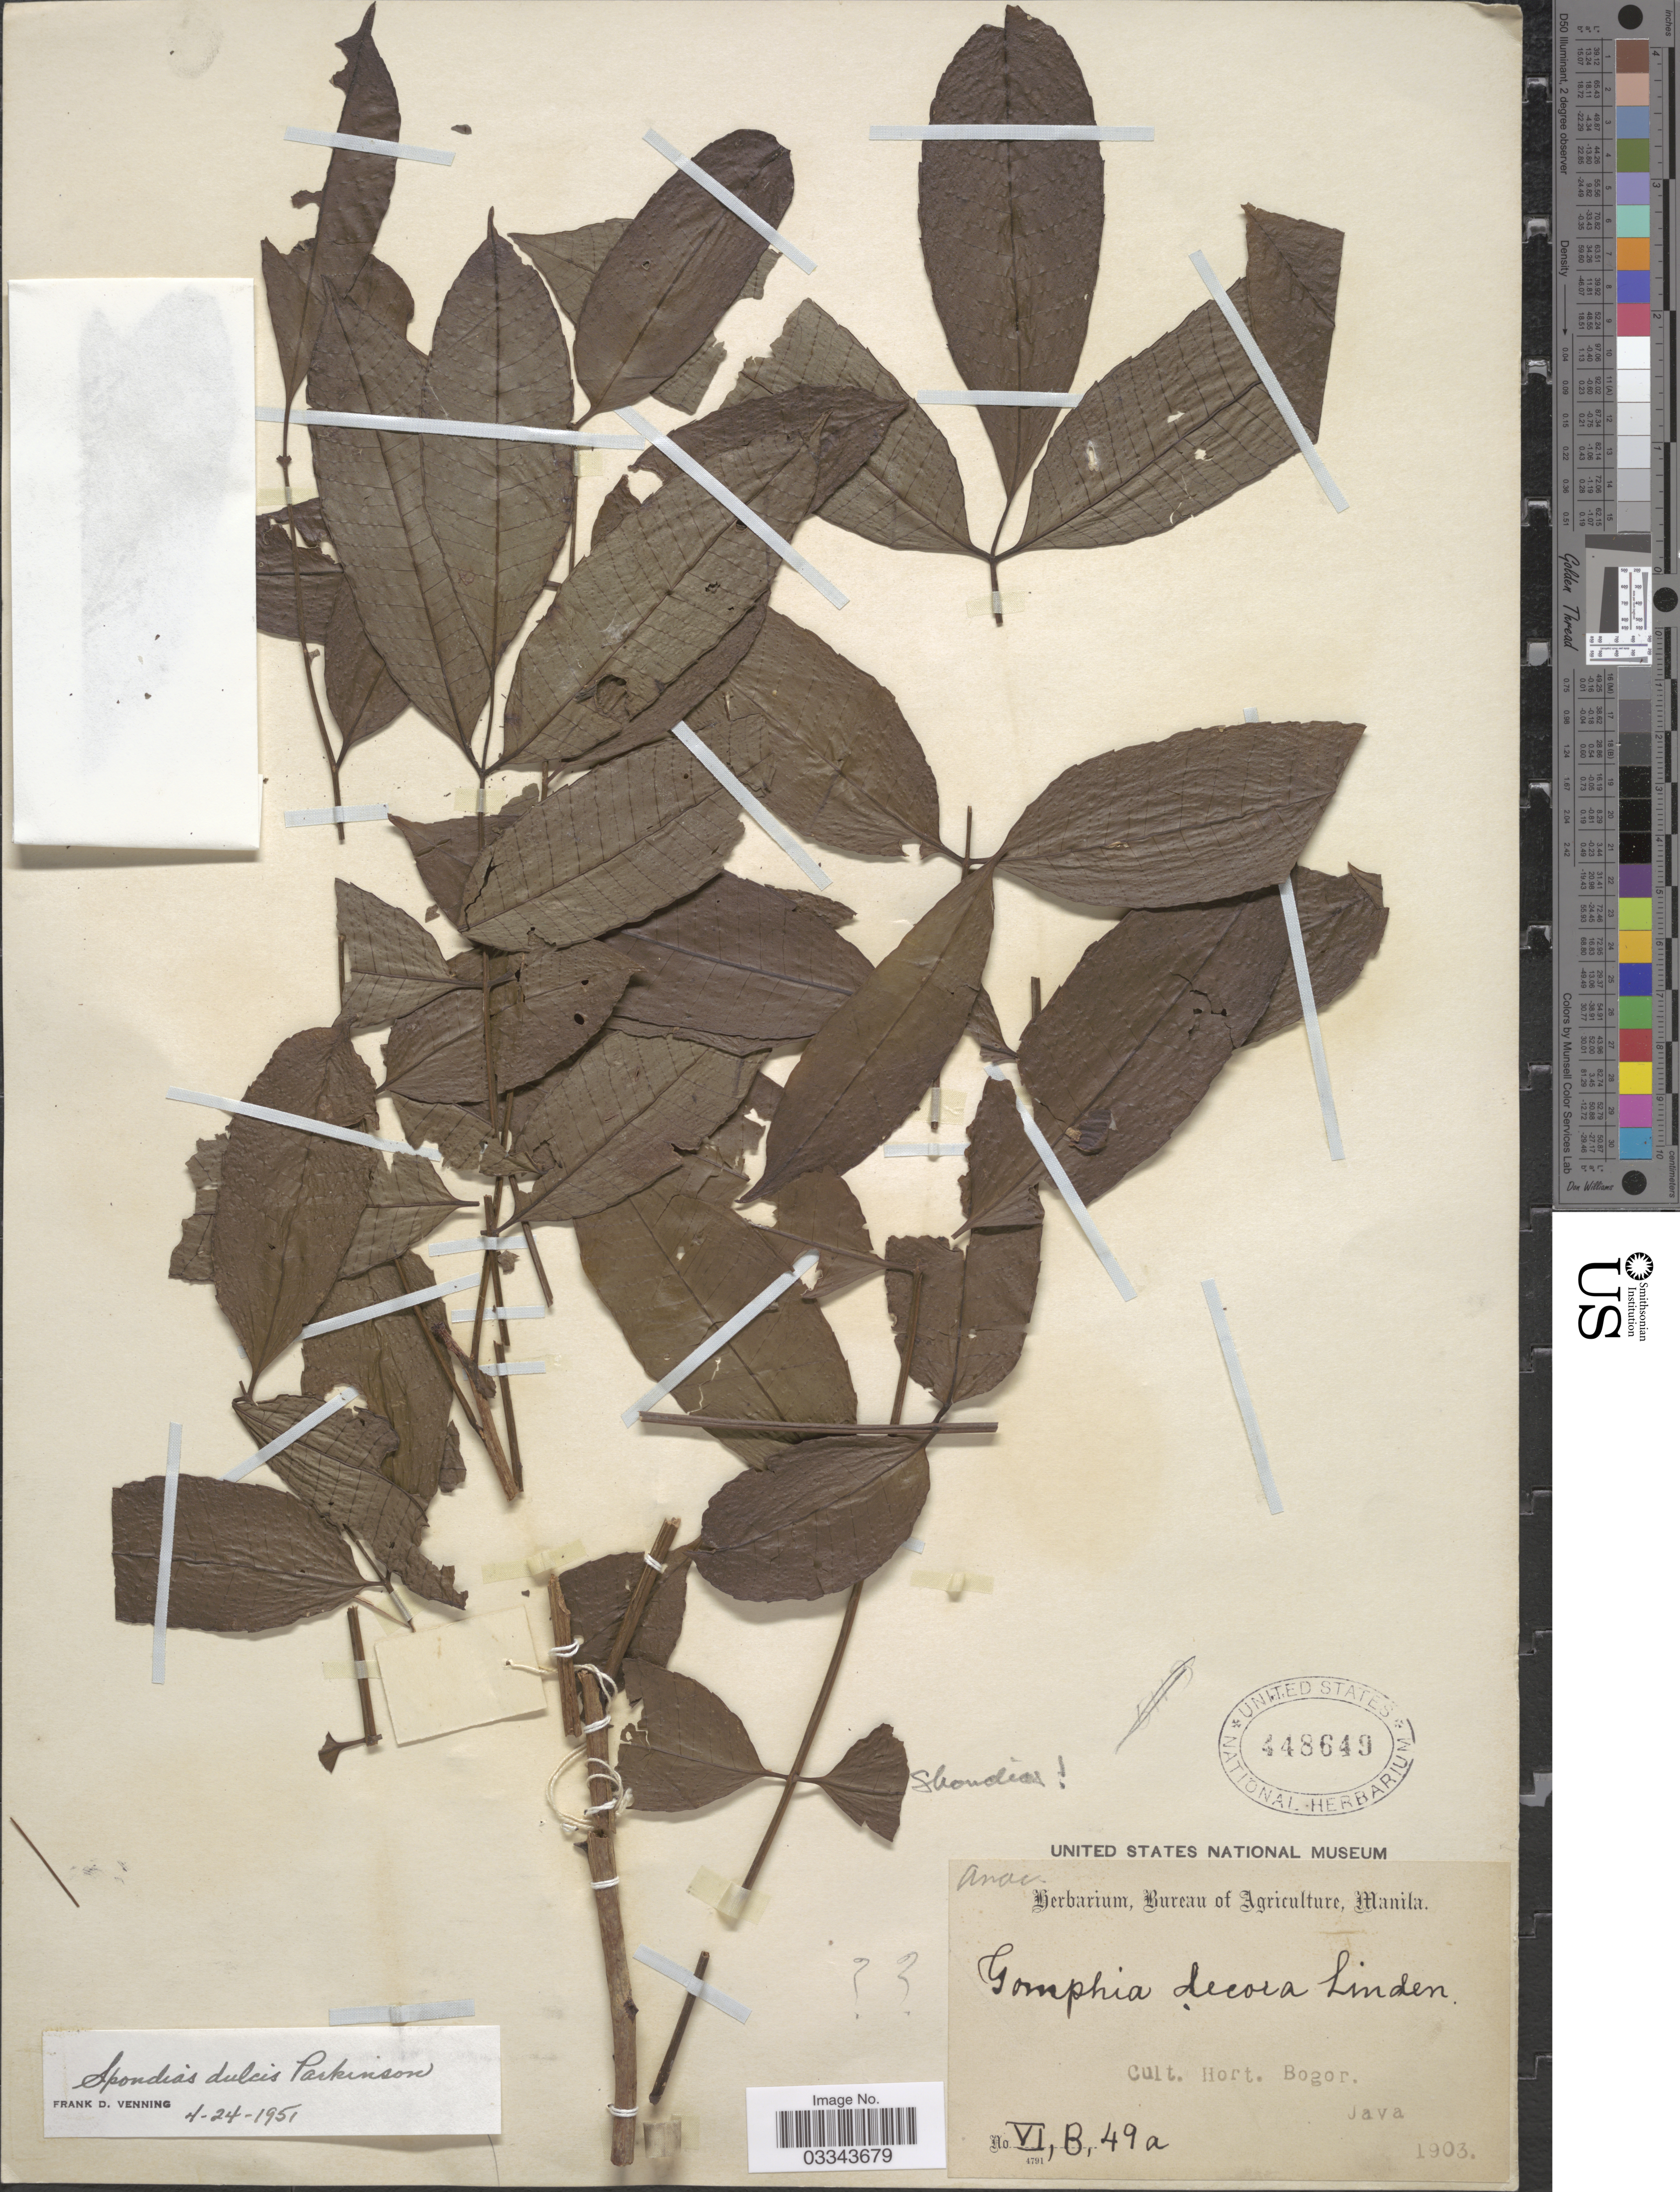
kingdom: Plantae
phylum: Tracheophyta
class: Magnoliopsida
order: Sapindales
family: Anacardiaceae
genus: Spondias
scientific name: Spondias dulcis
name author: Parkinson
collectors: Ex herb. Bureau of Agriculture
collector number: VI,B,49a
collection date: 1903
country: Indonesia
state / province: Java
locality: Cult. Hort. Bogor.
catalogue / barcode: US 448649